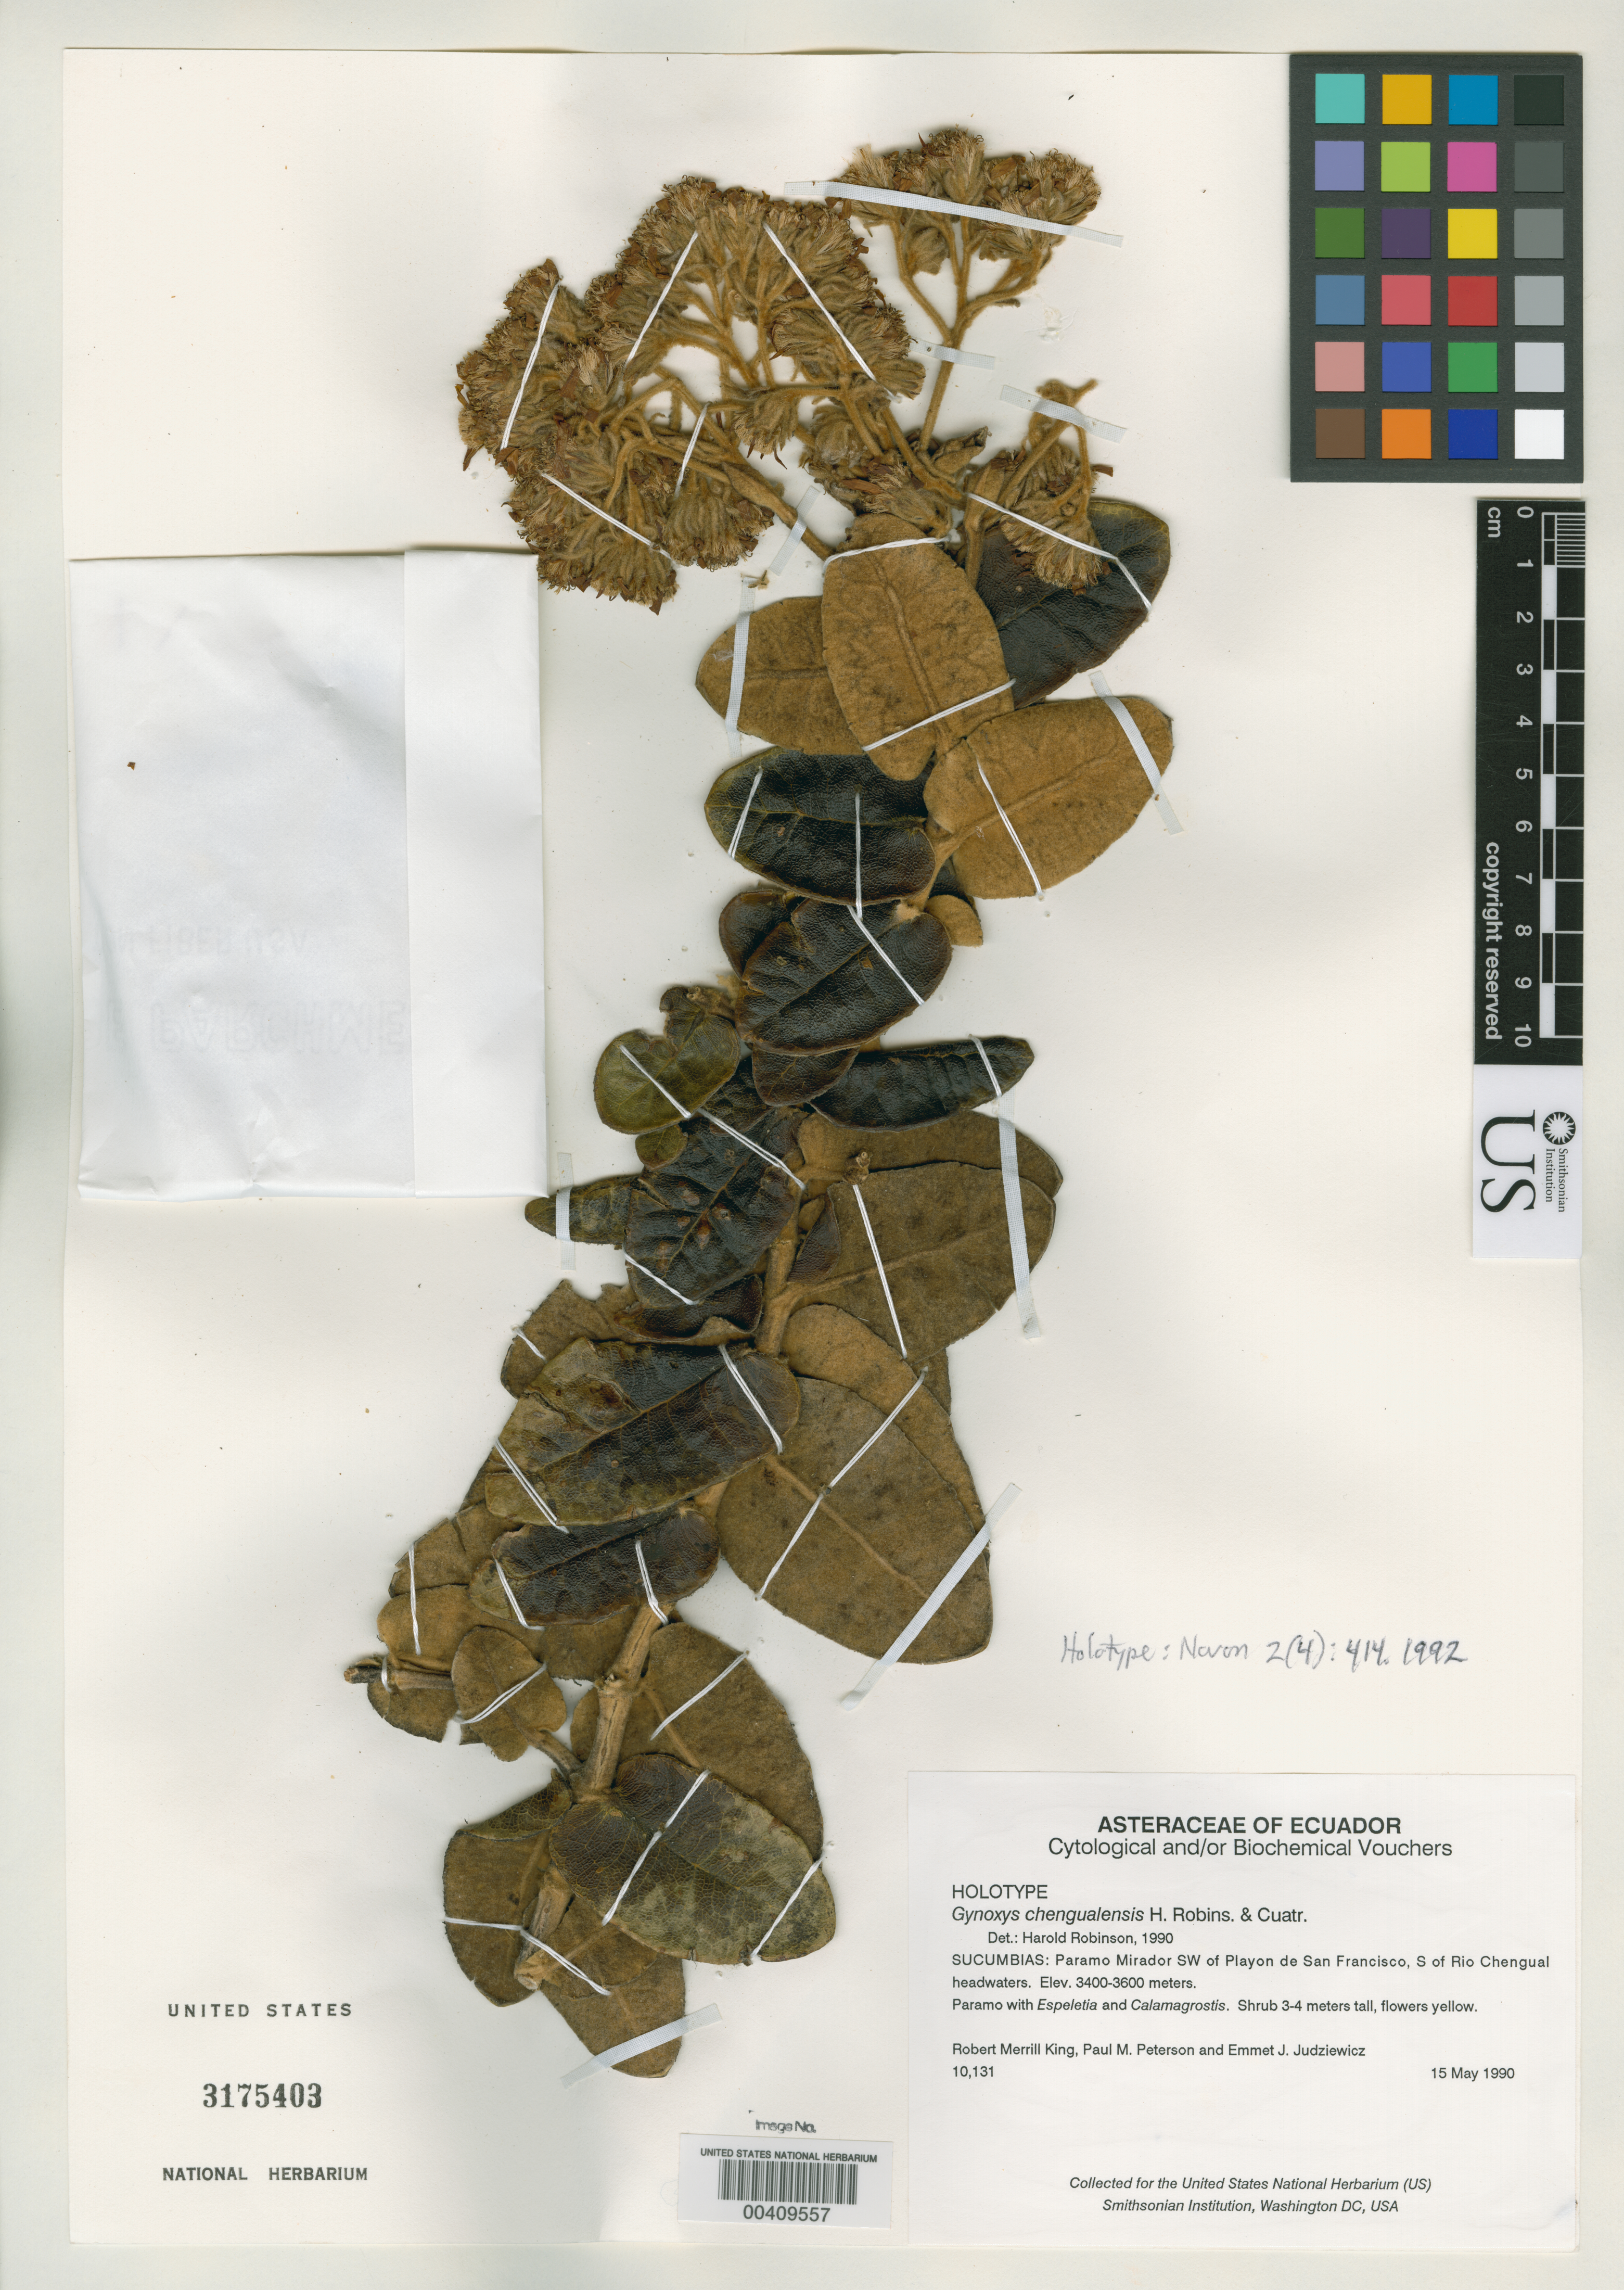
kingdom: Plantae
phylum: Tracheophyta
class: Magnoliopsida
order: Asterales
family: Asteraceae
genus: Gynoxys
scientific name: Gynoxys chingualensis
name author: H. Rob. & Cuatrec.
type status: Holotype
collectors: R. M. King, P. M. Peterson & E. J. Judziewicz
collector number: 10131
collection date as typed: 15 May 1990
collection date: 1990-05-15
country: Ecuador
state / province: Sucumbíos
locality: Páramo Mirador SW of Playon de San Francisco, S of Rio Chengual headwaters.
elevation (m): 3400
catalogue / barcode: US 3175403